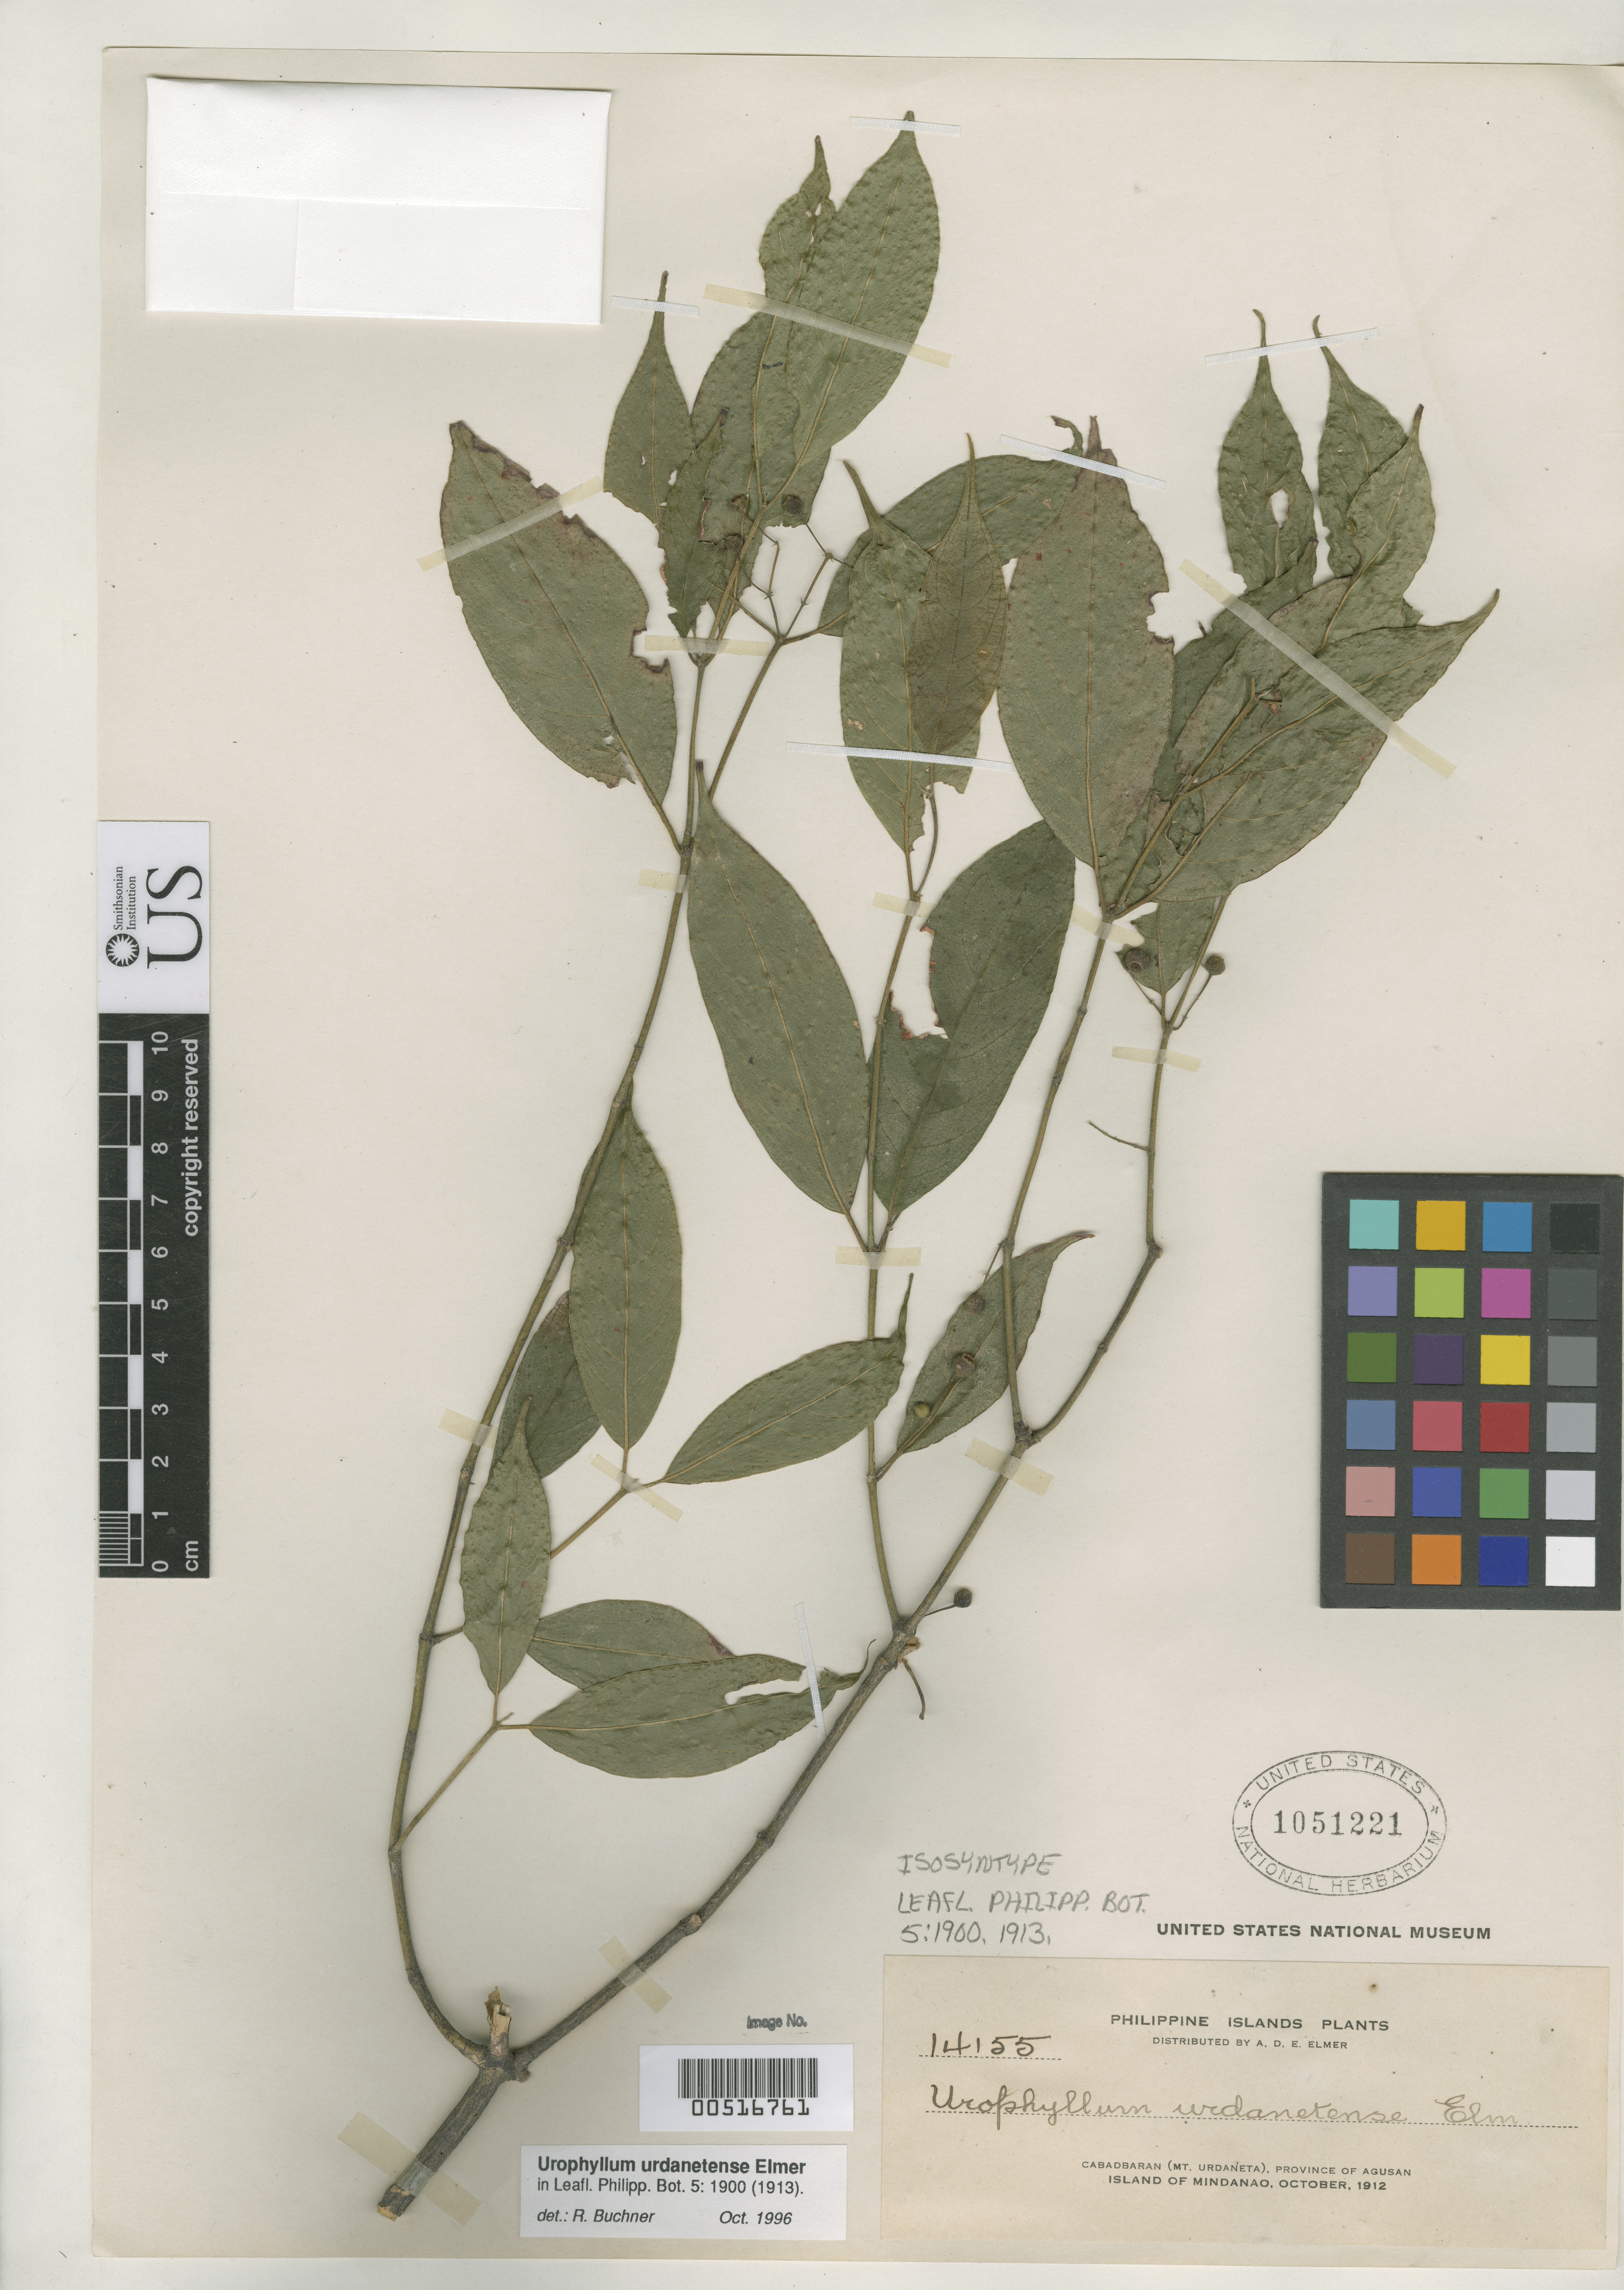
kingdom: Plantae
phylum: Tracheophyta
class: Magnoliopsida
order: Gentianales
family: Rubiaceae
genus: Urophyllum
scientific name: Urophyllum urdanetense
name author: Elmer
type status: Isosyntype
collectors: A. D. E. Elmer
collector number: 14155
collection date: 1912-10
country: Philippines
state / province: Caraga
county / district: Agusan del Norte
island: Mindanao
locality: Cabadbaran (Mt. Urdaneta), Province of Agusan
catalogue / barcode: US 1051221